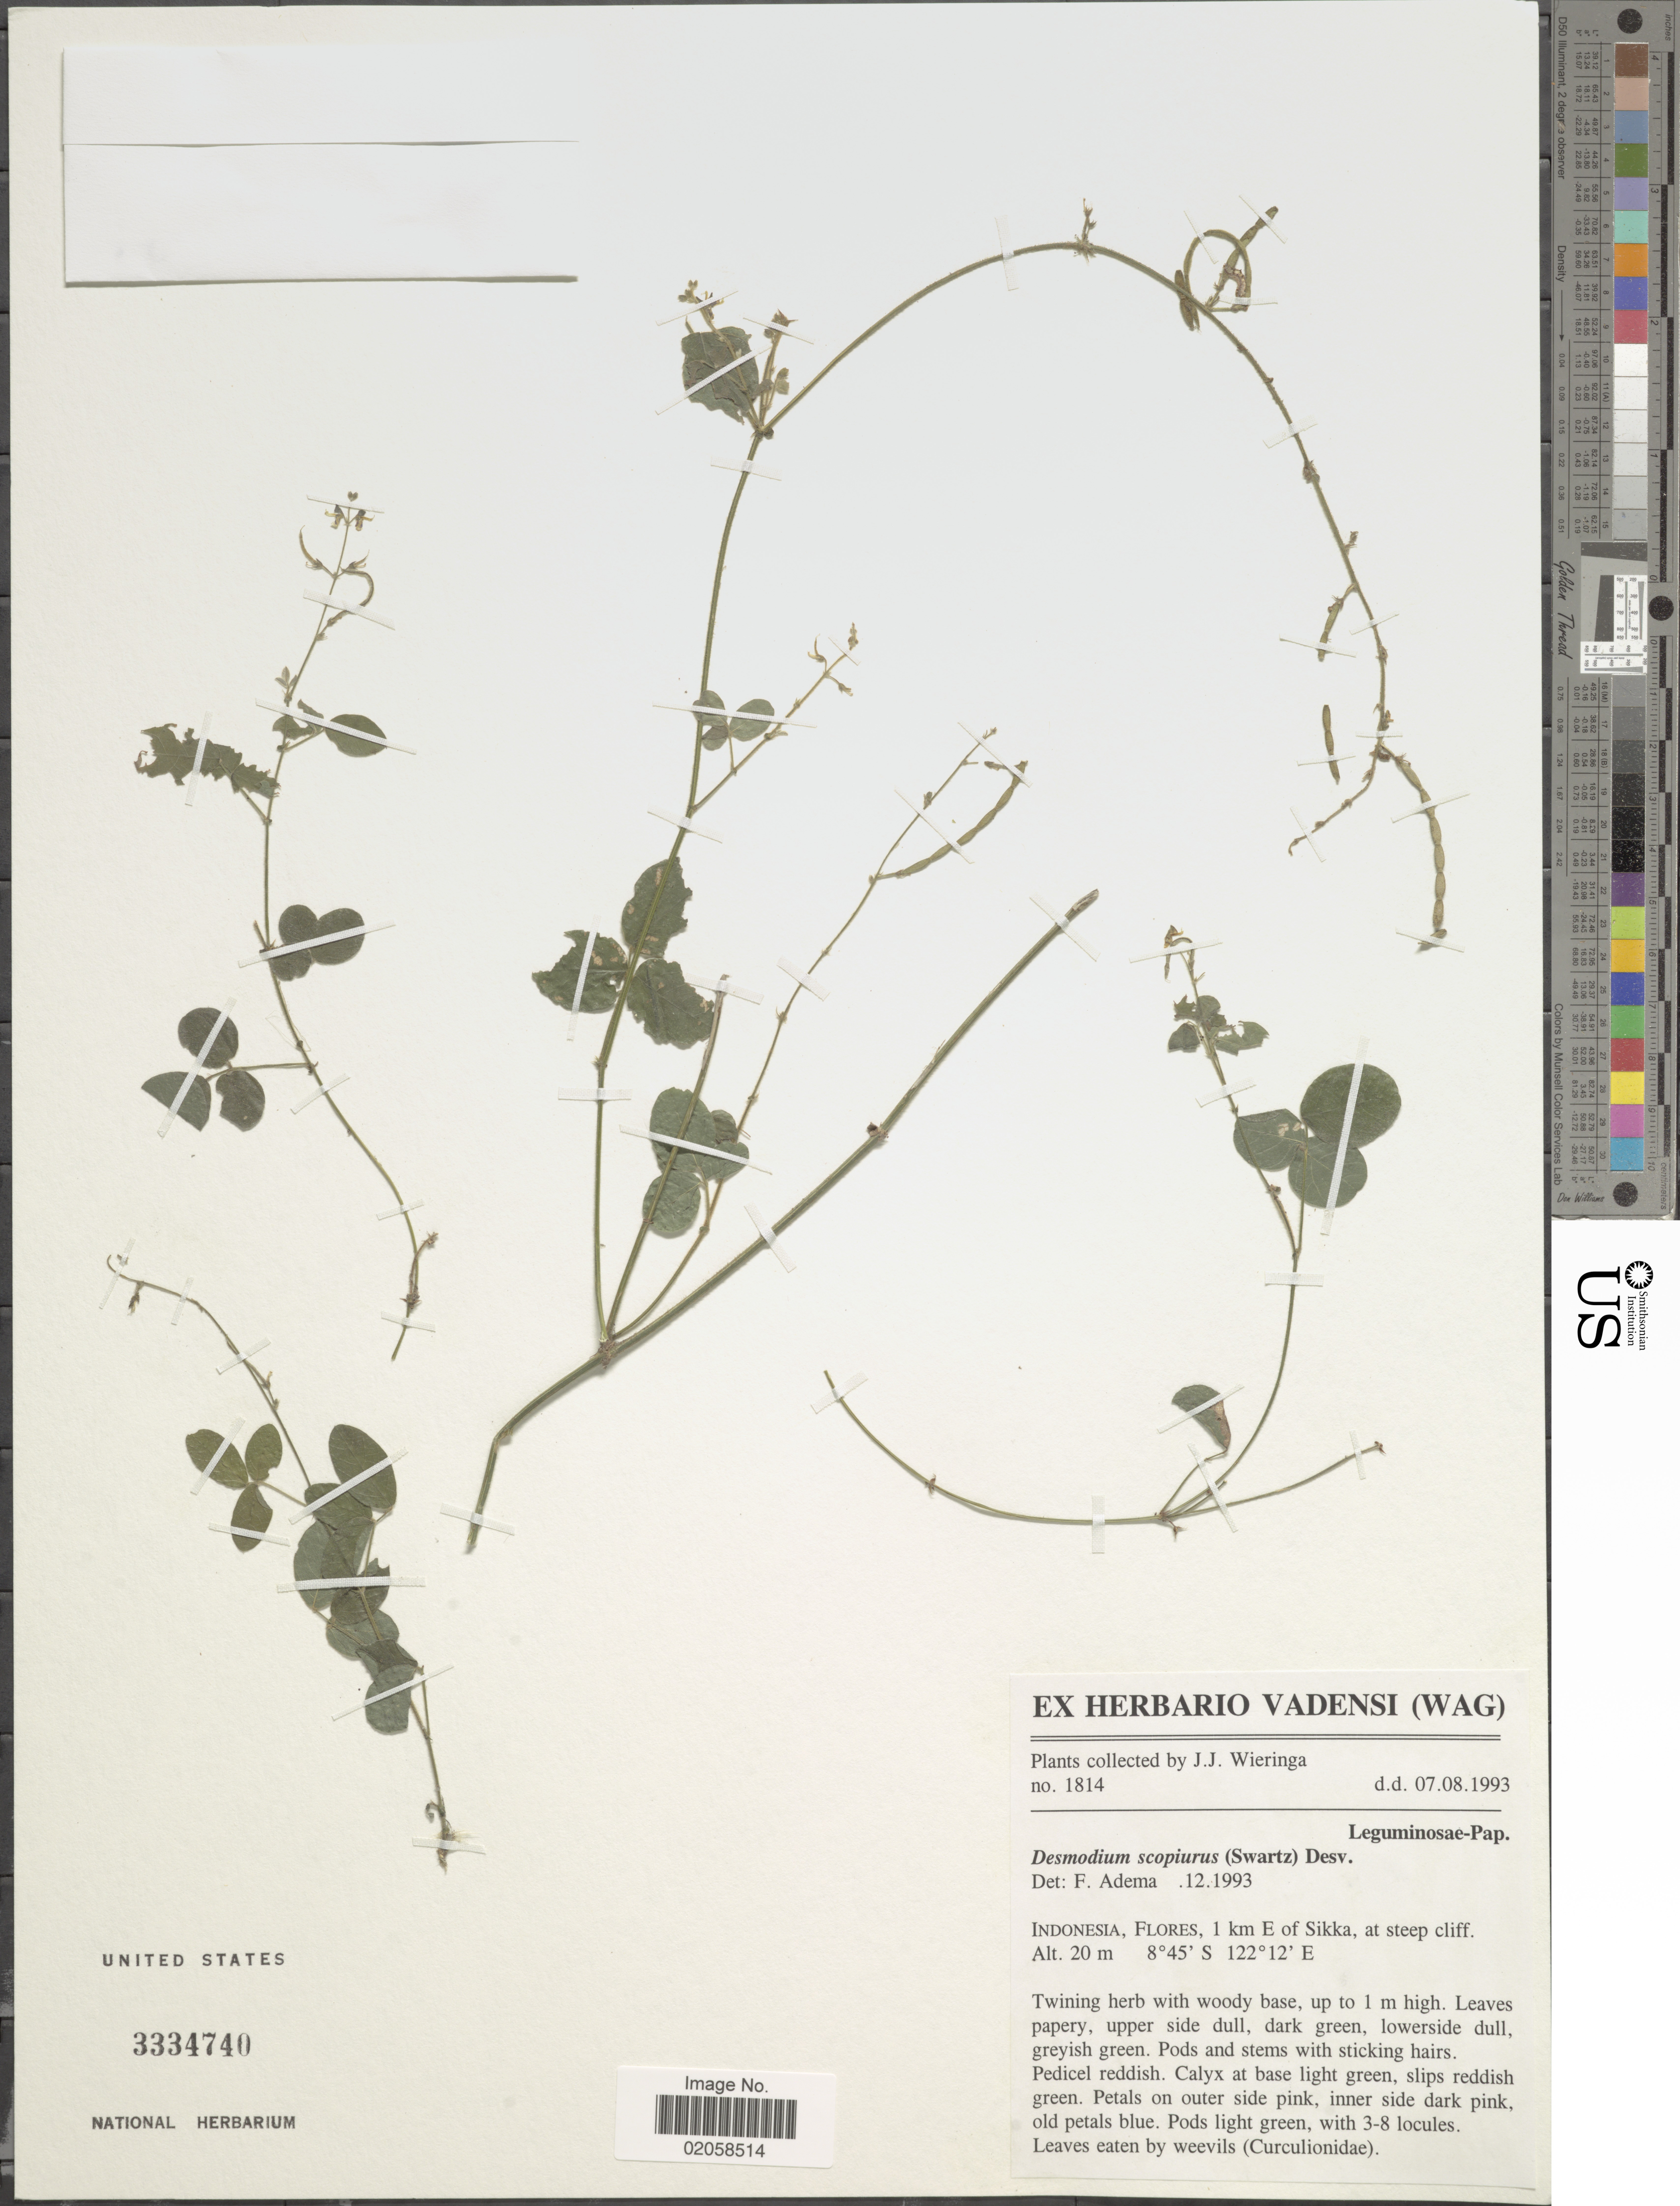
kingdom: Plantae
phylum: Tracheophyta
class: Magnoliopsida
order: Fabales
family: Fabaceae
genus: Desmodium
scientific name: Desmodium scorpiurus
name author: (Sw.) Desv. ex DC.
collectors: J. Wieringa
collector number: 1814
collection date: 1993-08-07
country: Indonesia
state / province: Nusa Tenggara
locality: Flores, 1 km E of Sikka, at steep cliff.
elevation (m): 20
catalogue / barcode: US 3334740